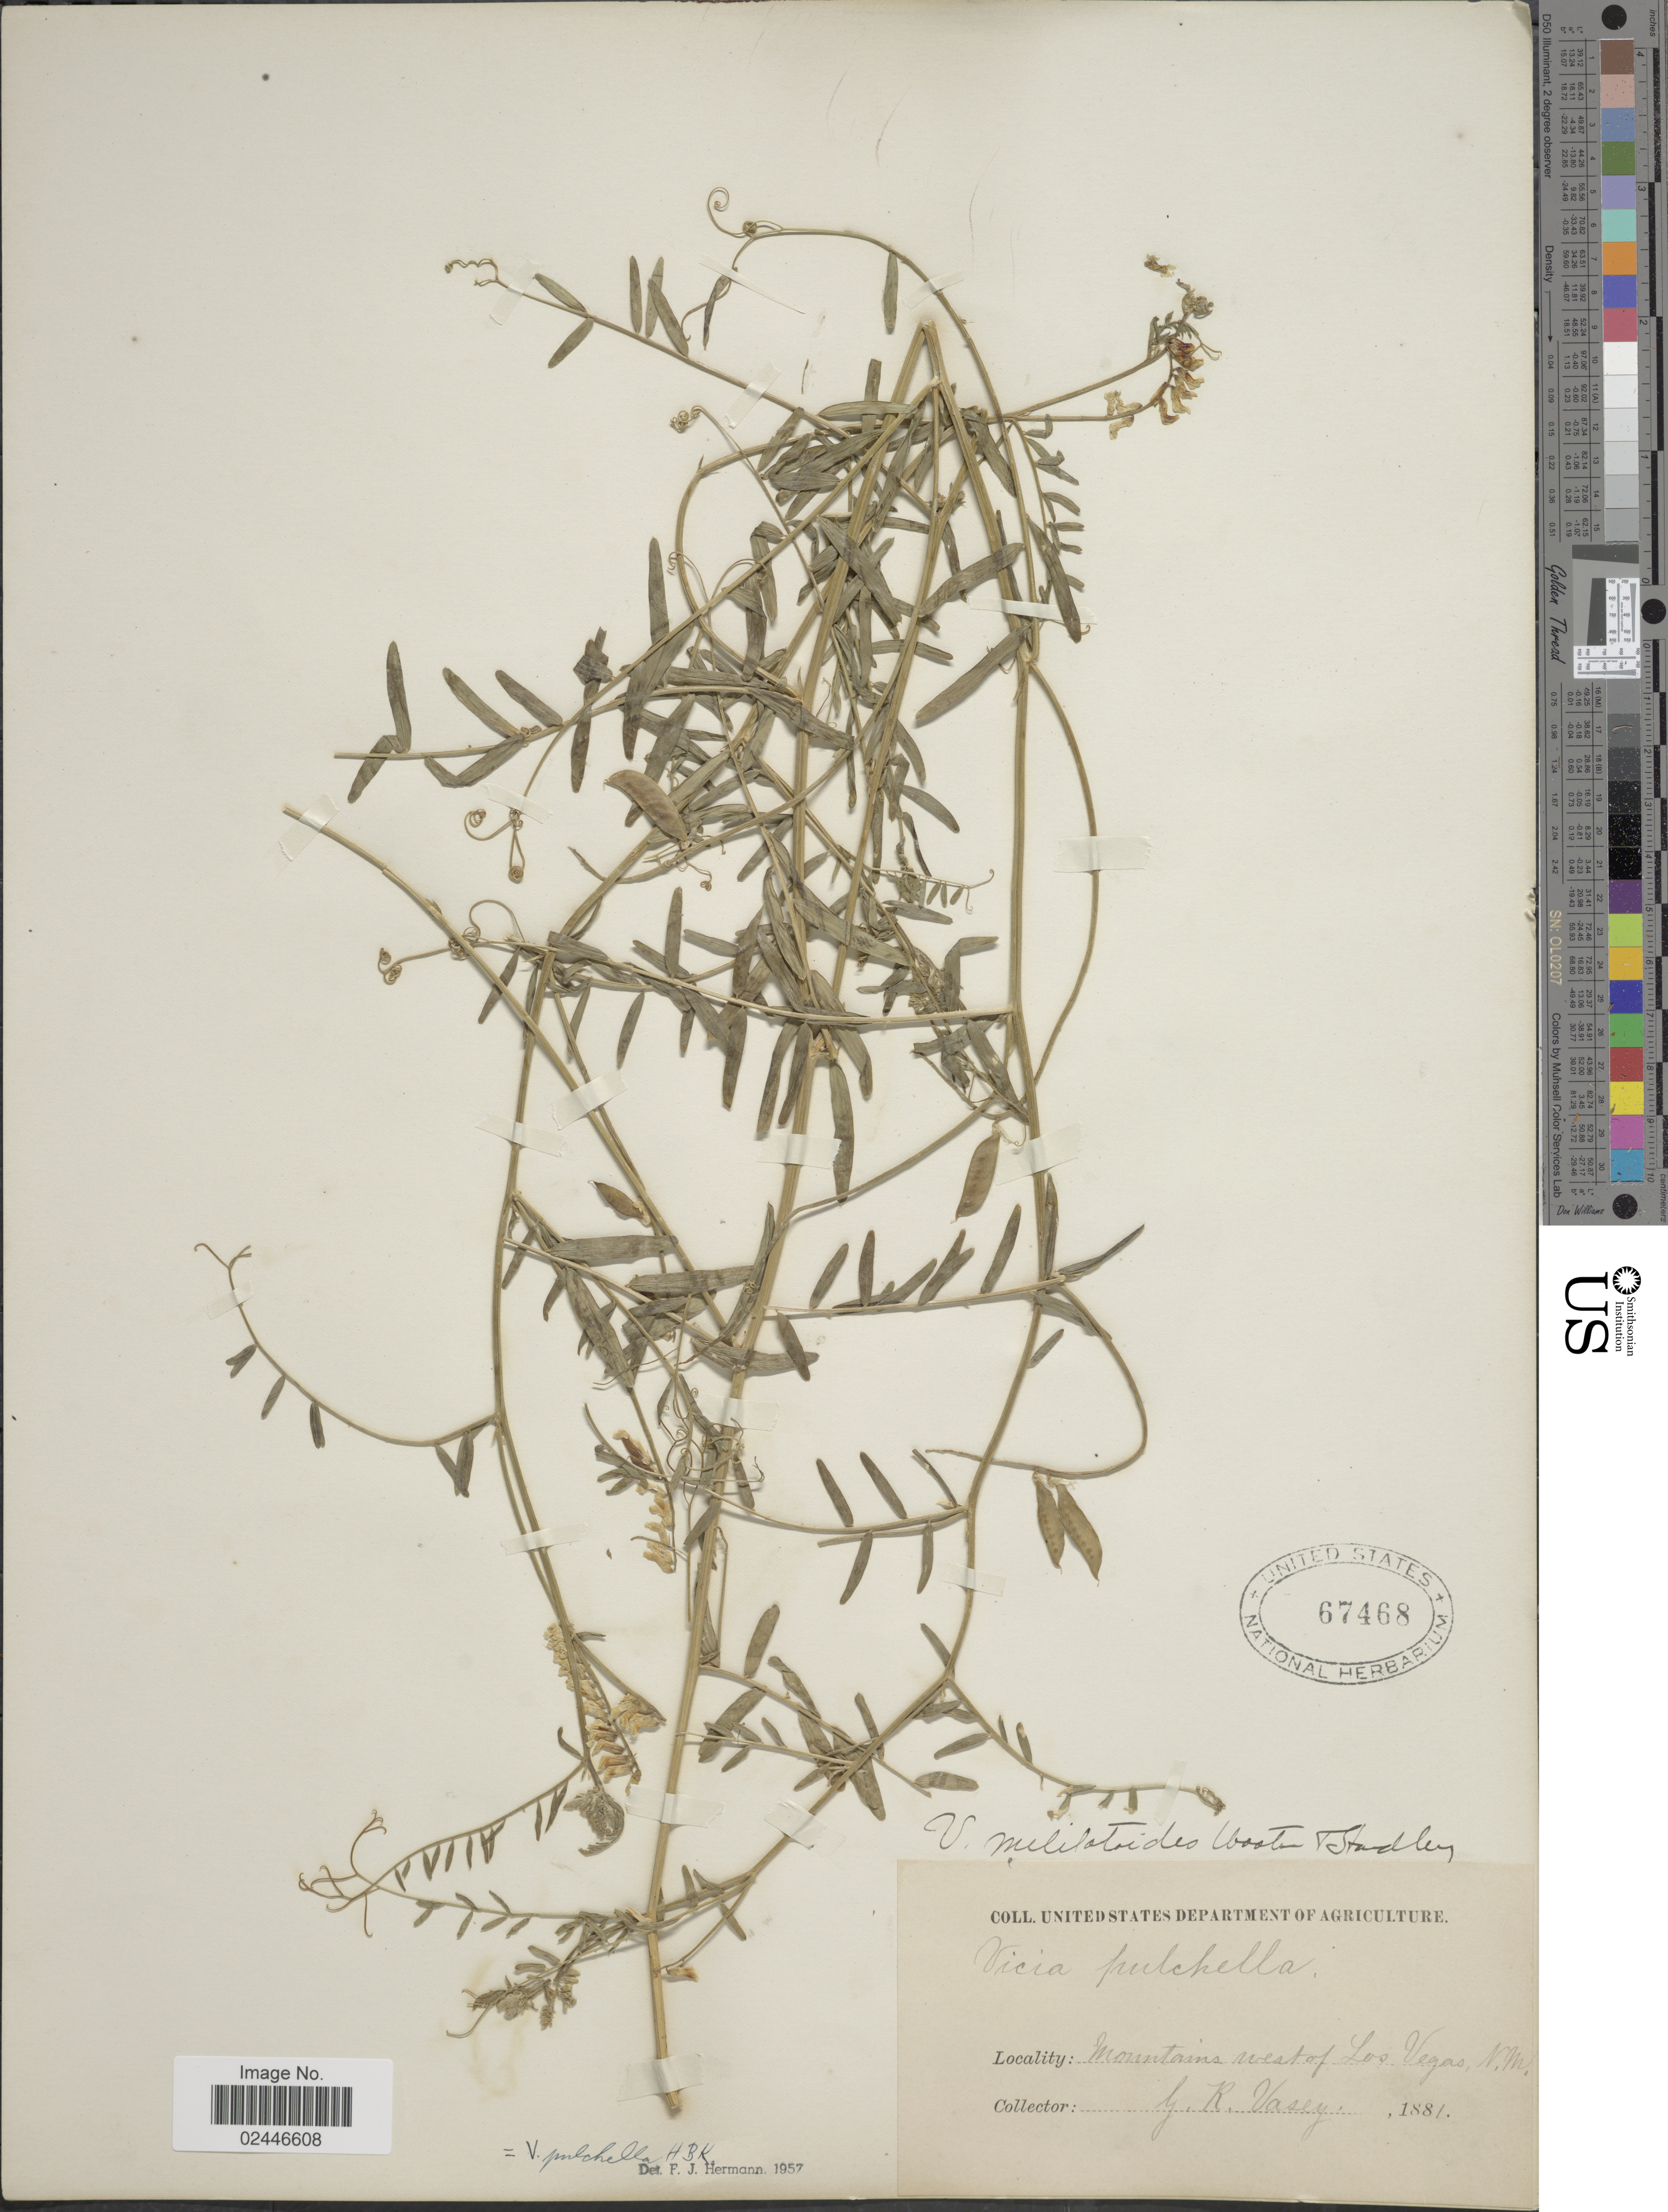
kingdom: Plantae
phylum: Tracheophyta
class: Magnoliopsida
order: Fabales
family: Fabaceae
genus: Vicia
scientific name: Vicia pulchella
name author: Kunth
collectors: G. R. Vasey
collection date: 1881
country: United States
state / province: New Mexico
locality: Mountains west of Las Vegas.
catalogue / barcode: US 67468